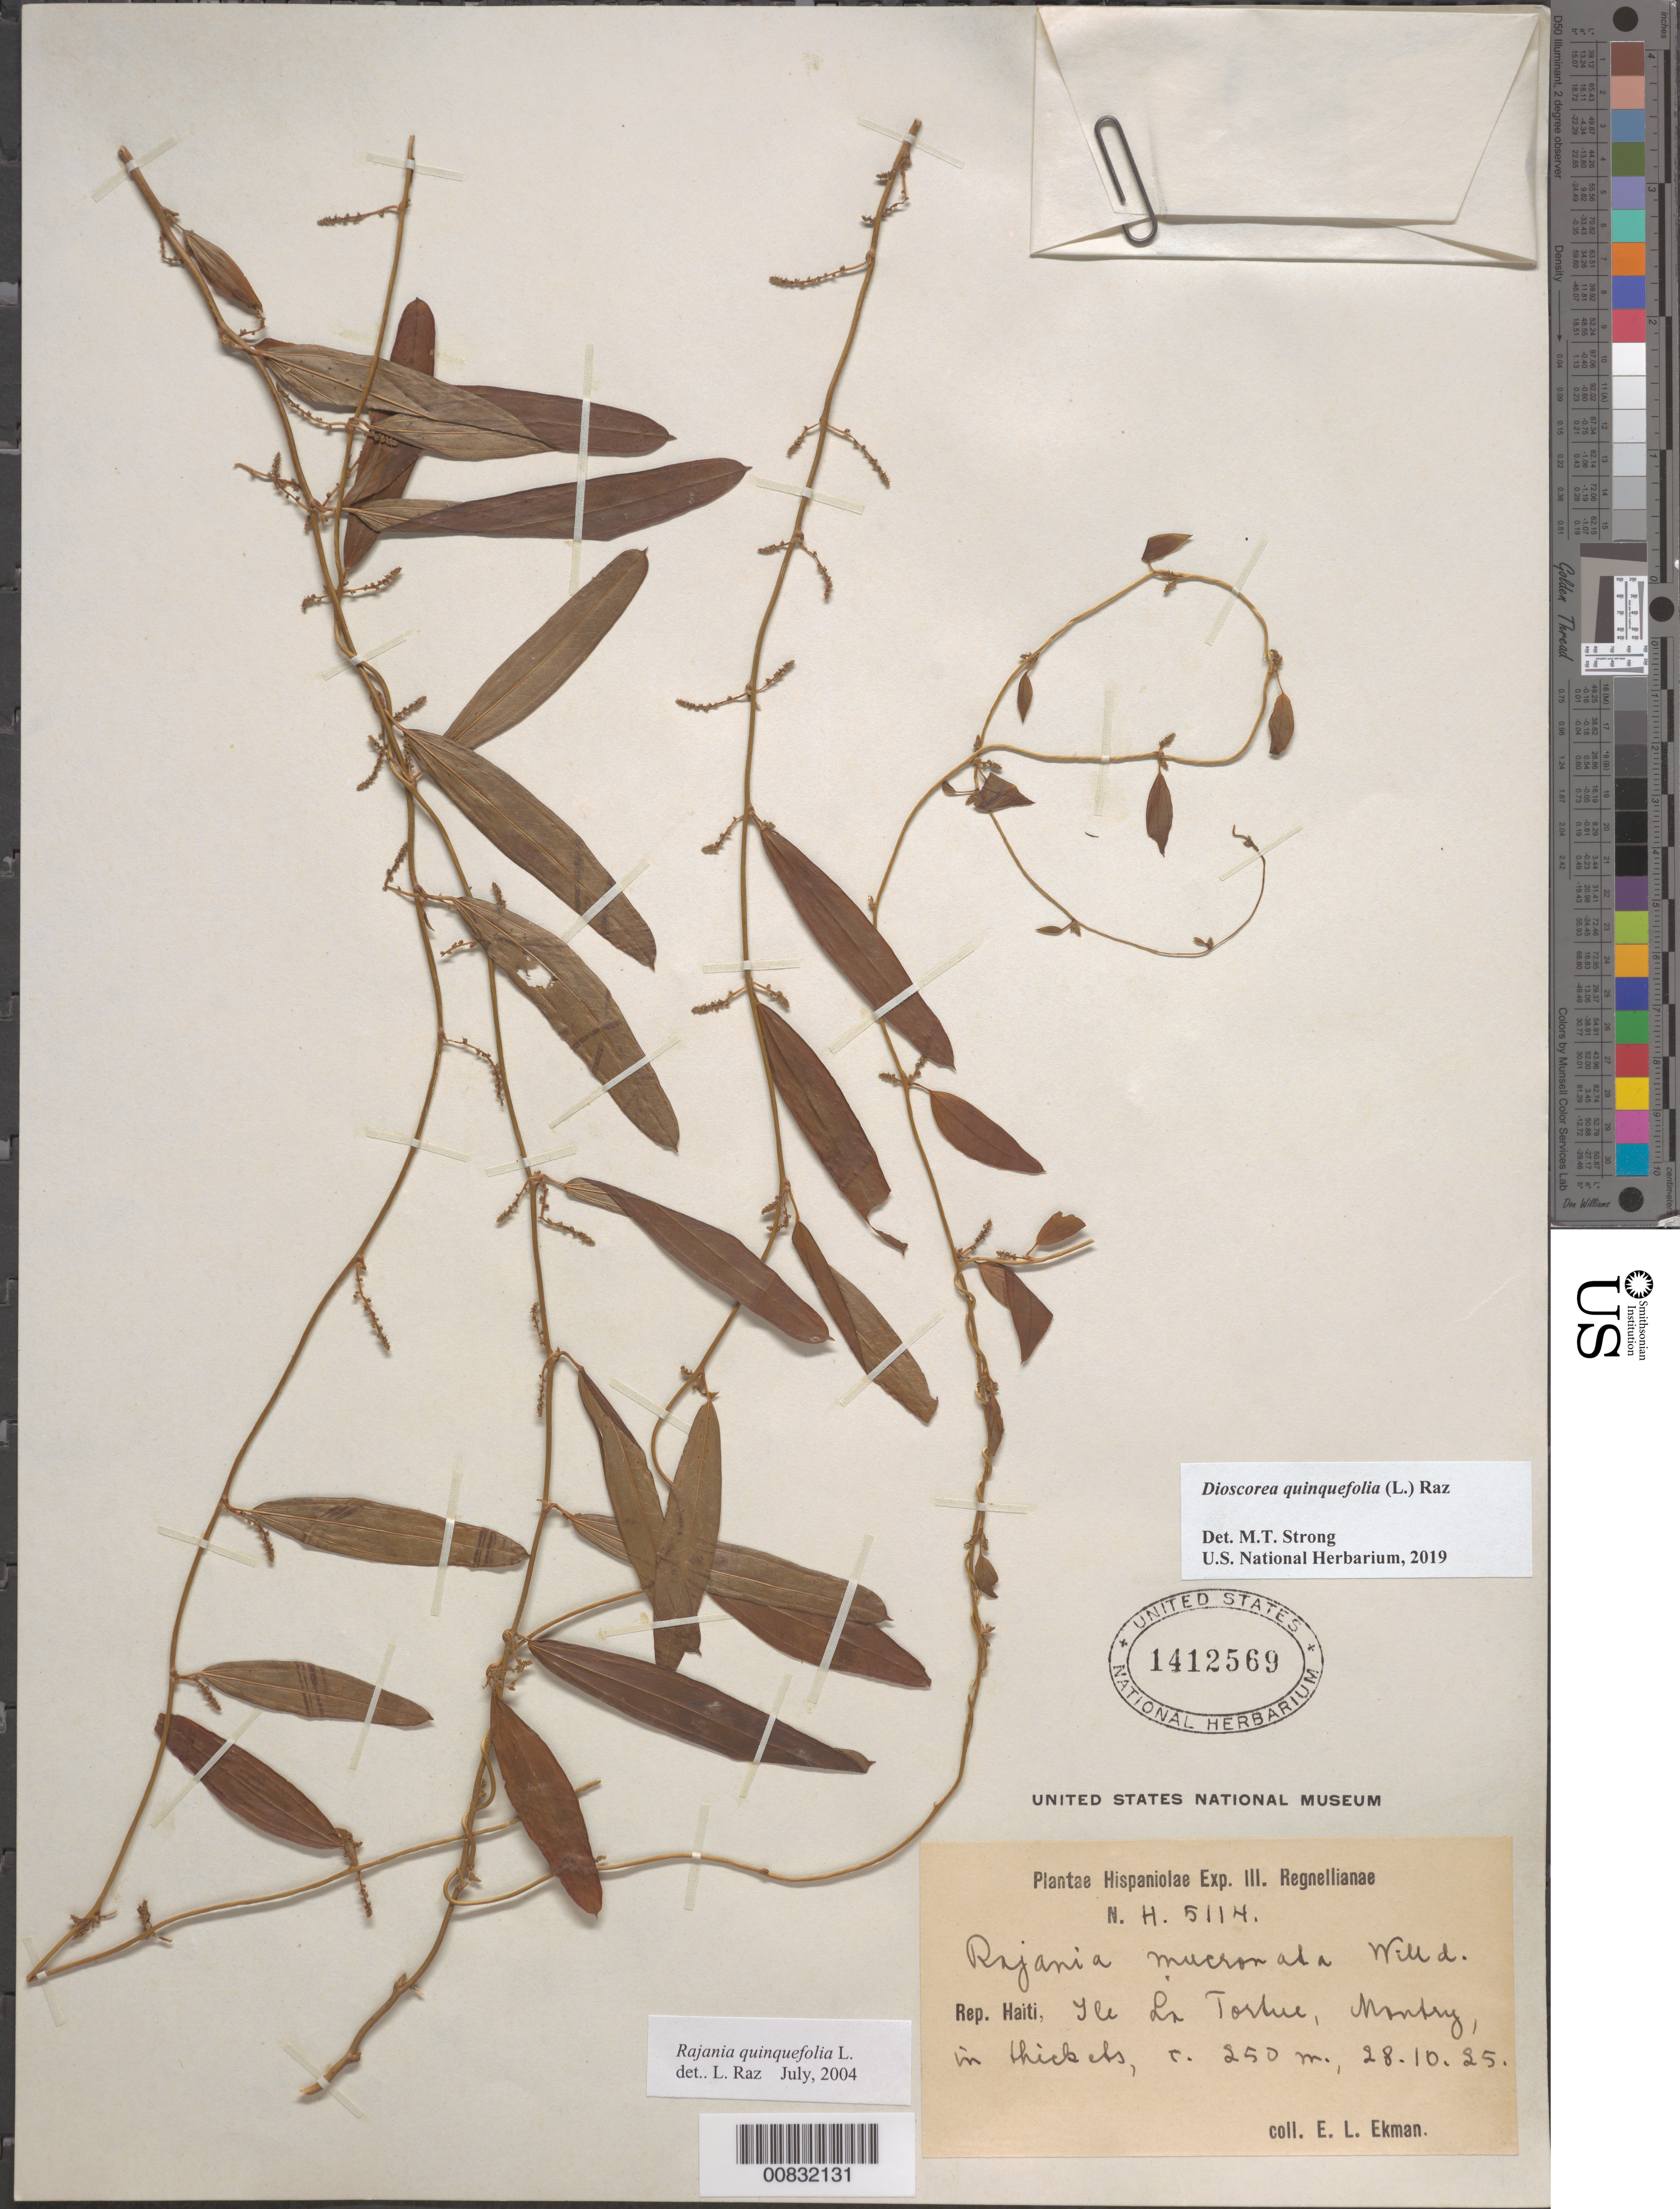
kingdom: Plantae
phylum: Tracheophyta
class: Liliopsida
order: Dioscoreales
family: Dioscoreaceae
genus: Dioscorea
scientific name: Dioscorea quinquefolia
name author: (L.) Raz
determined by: Strong, M. T., (US), Smithsonian Institution - National Museum of Natural History (UNITED STATES)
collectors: E. L. Ekman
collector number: H 5114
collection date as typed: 28 Oct 1925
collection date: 1925-10-28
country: Haiti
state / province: Nord-Óuest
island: Île de la Tortue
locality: Île La Tortue, Montry.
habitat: In thickets.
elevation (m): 250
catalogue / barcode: US 1412569